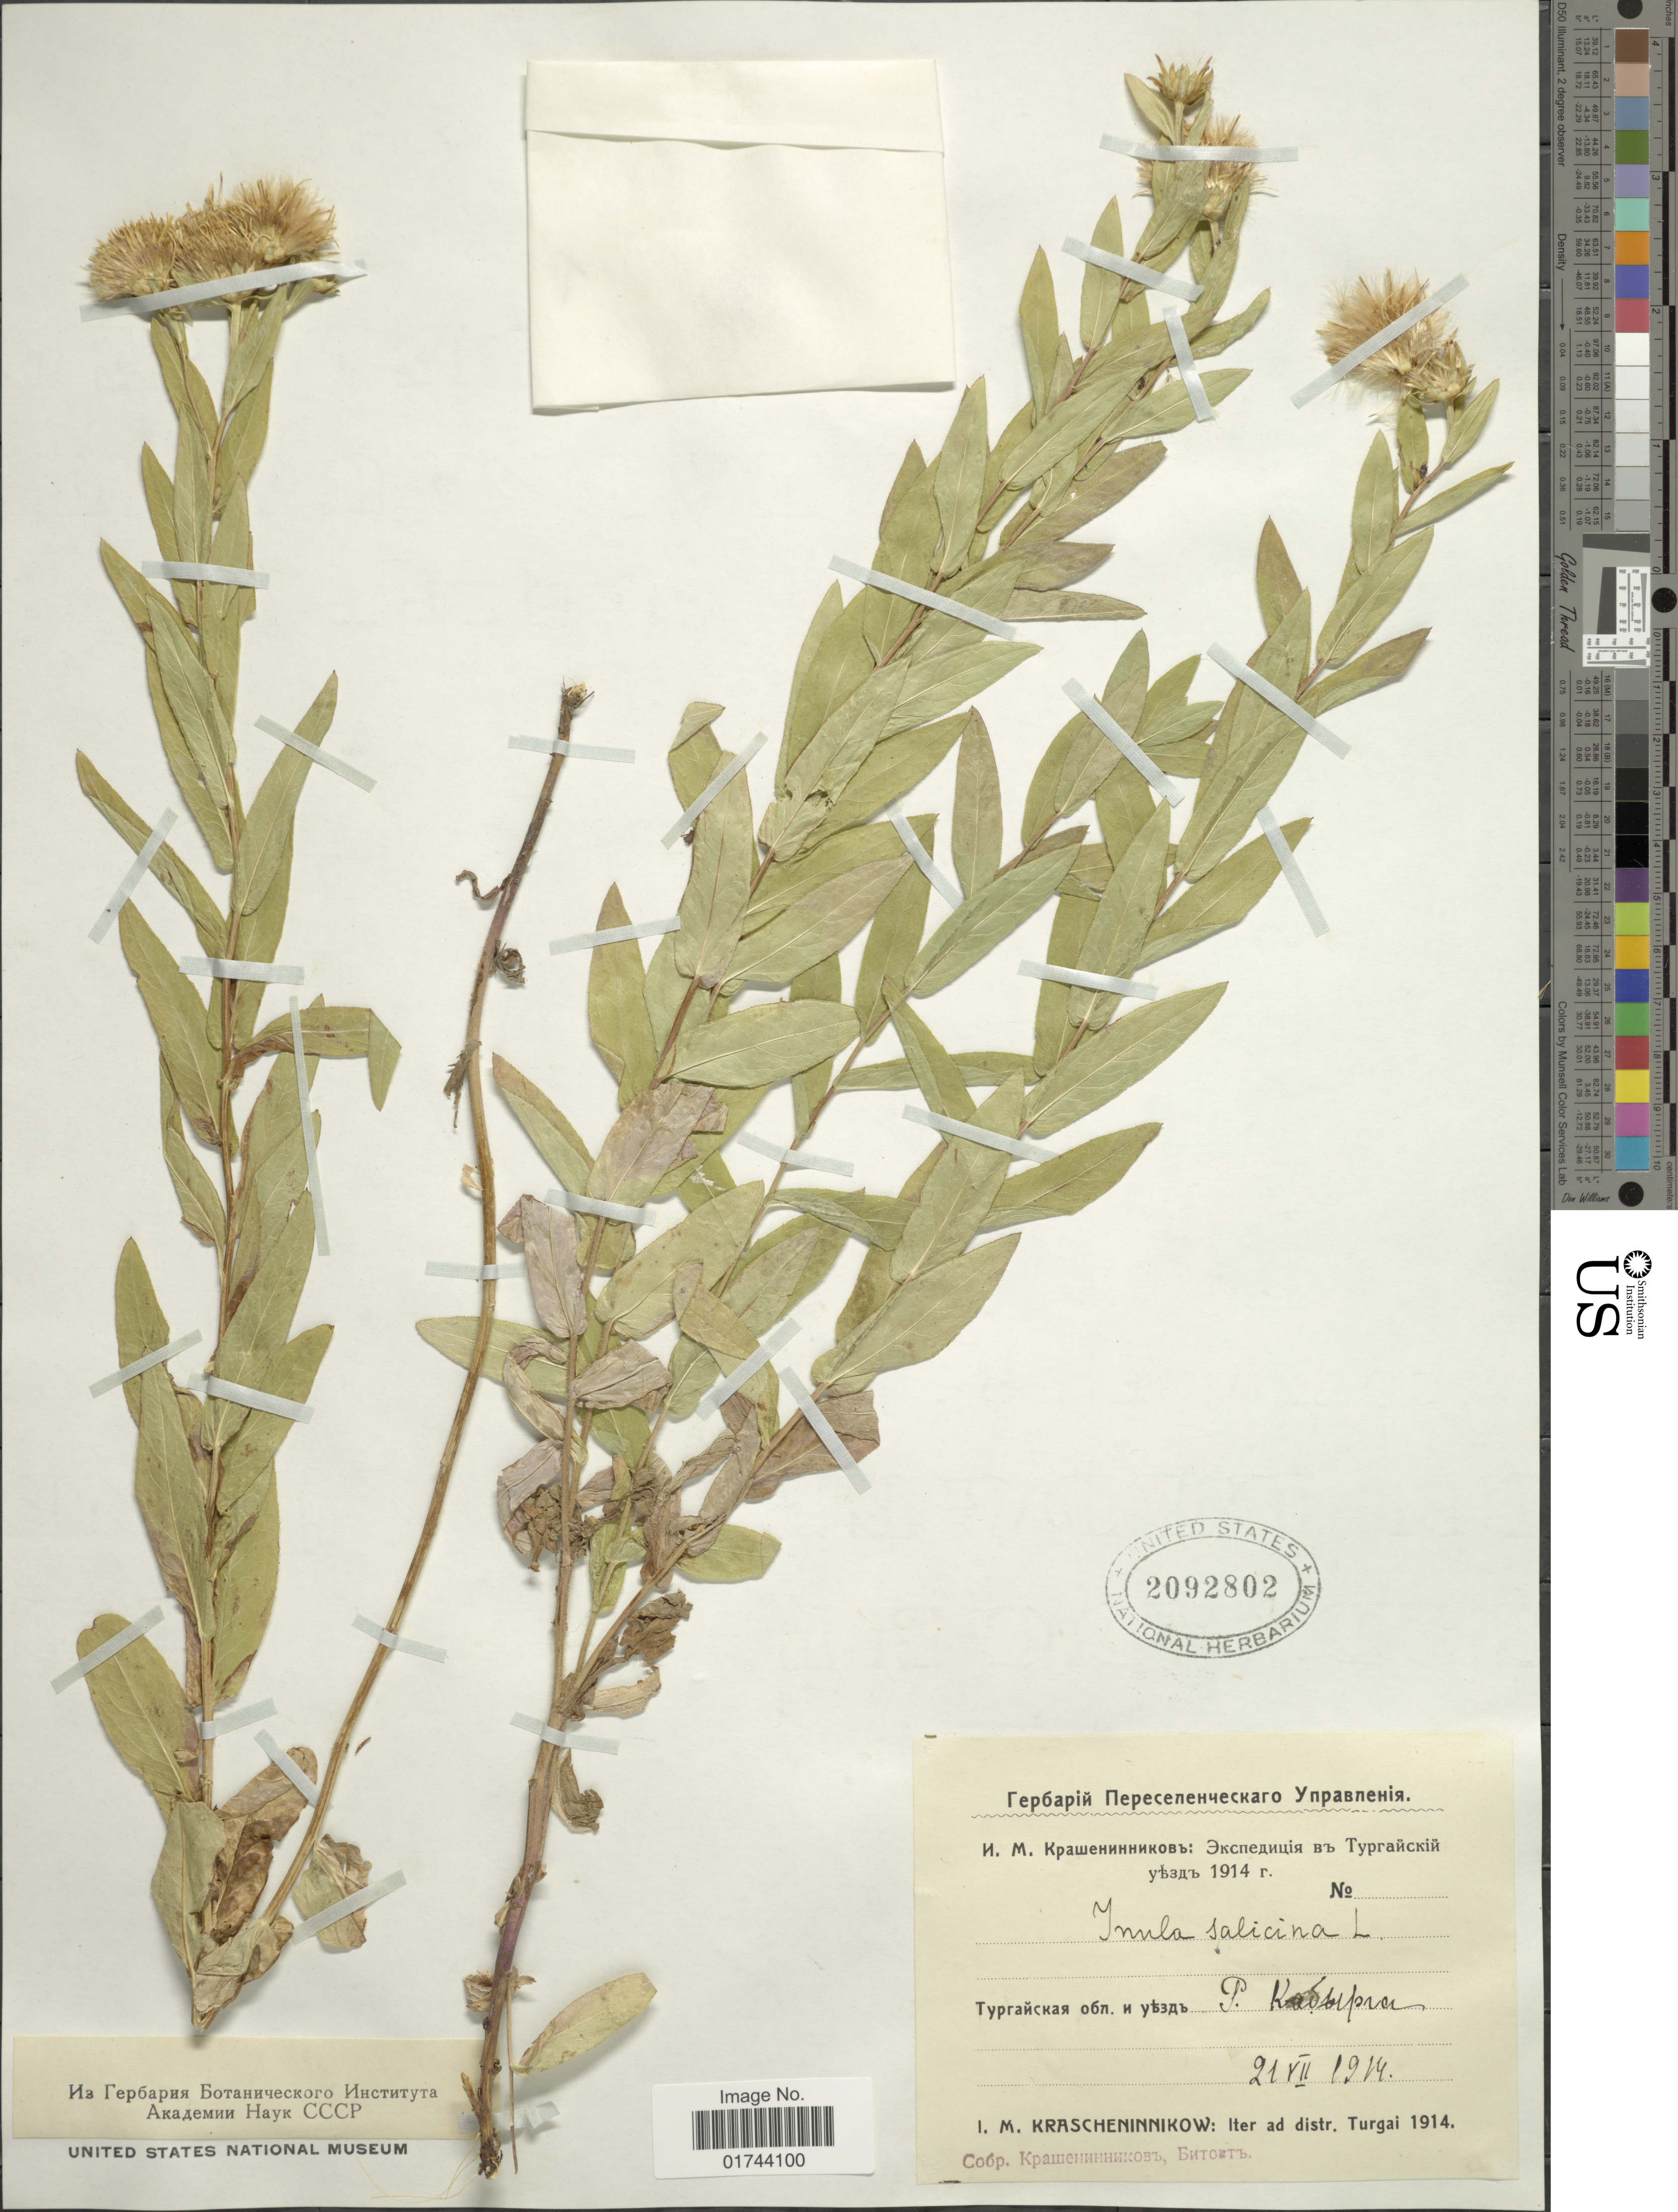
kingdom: Plantae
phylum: Tracheophyta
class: Magnoliopsida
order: Asterales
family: Asteraceae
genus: Inula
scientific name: Inula salicina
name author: L.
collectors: I. Krascheninnikov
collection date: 1914-07-21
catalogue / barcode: US 2092802